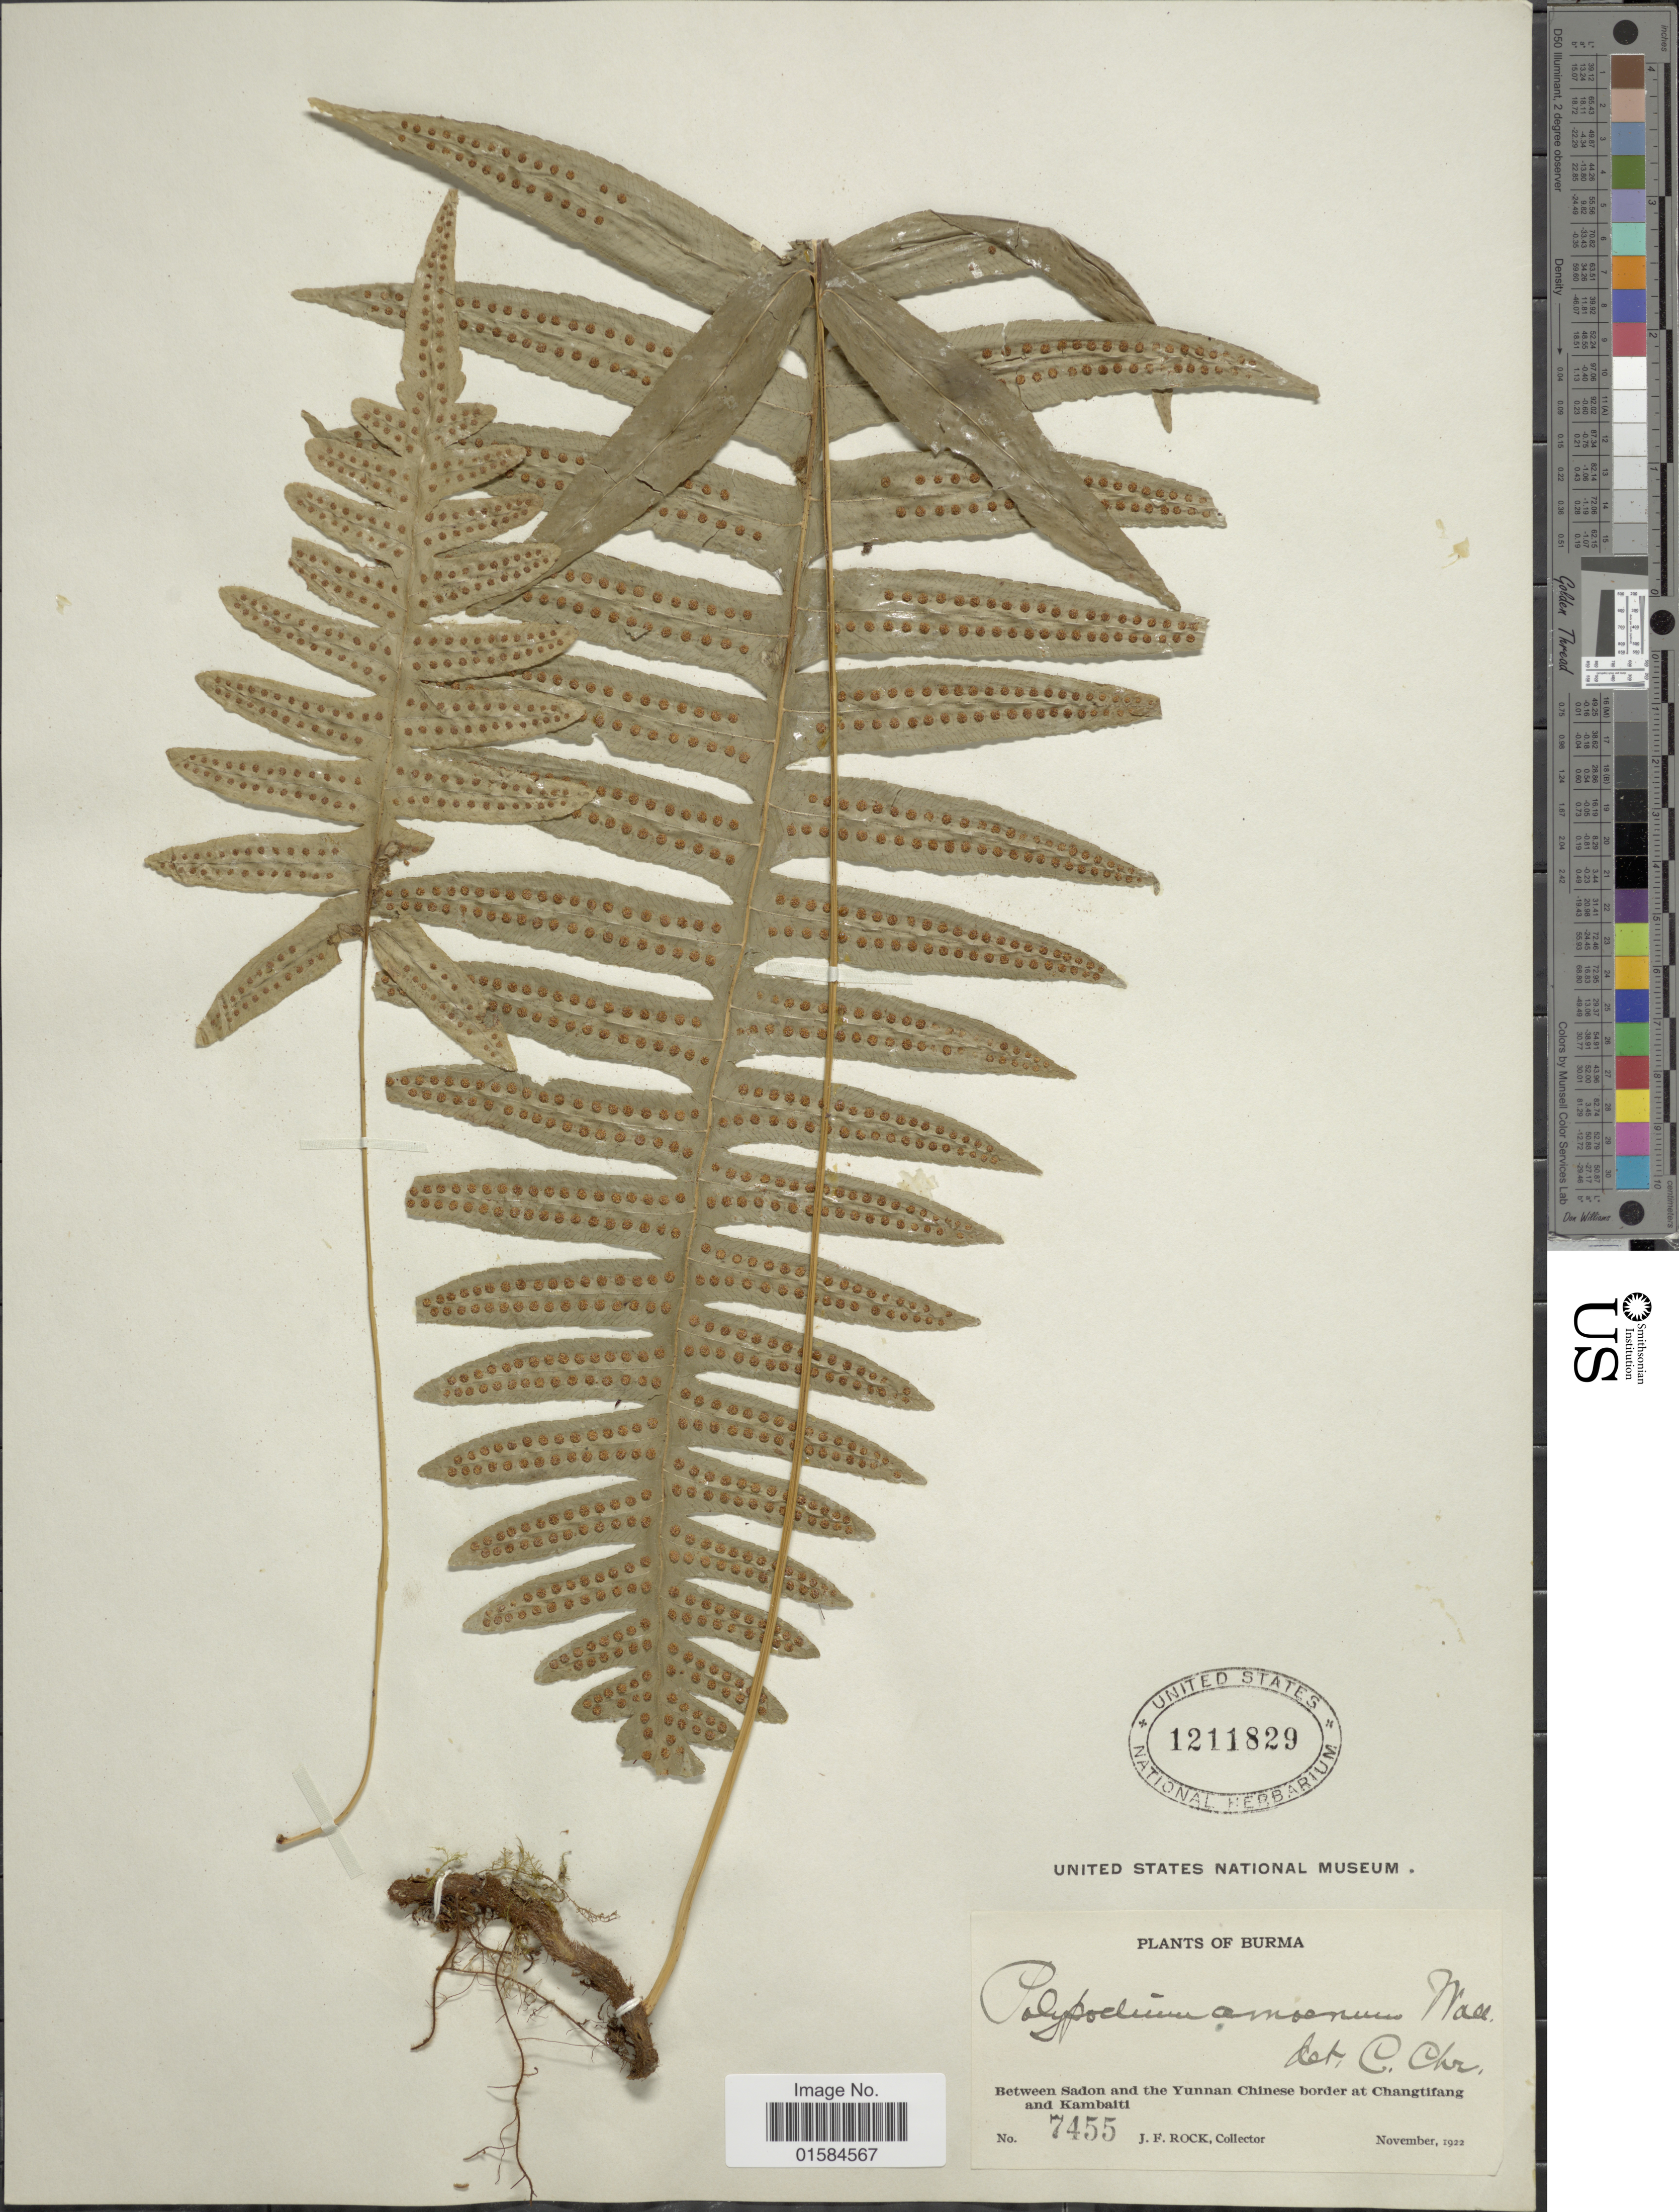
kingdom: Plantae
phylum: Tracheophyta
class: Polypodiopsida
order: Polypodiales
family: Polypodiaceae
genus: Goniophlebium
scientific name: Goniophlebium amoenum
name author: (Wall. ex Mett.) J. Sm.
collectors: J. Rock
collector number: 7455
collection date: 1922-11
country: Myanmar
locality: Burma, between Sadon and the Yunnan Chinese border at Changtifang and Kambaiti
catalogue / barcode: US 1211829